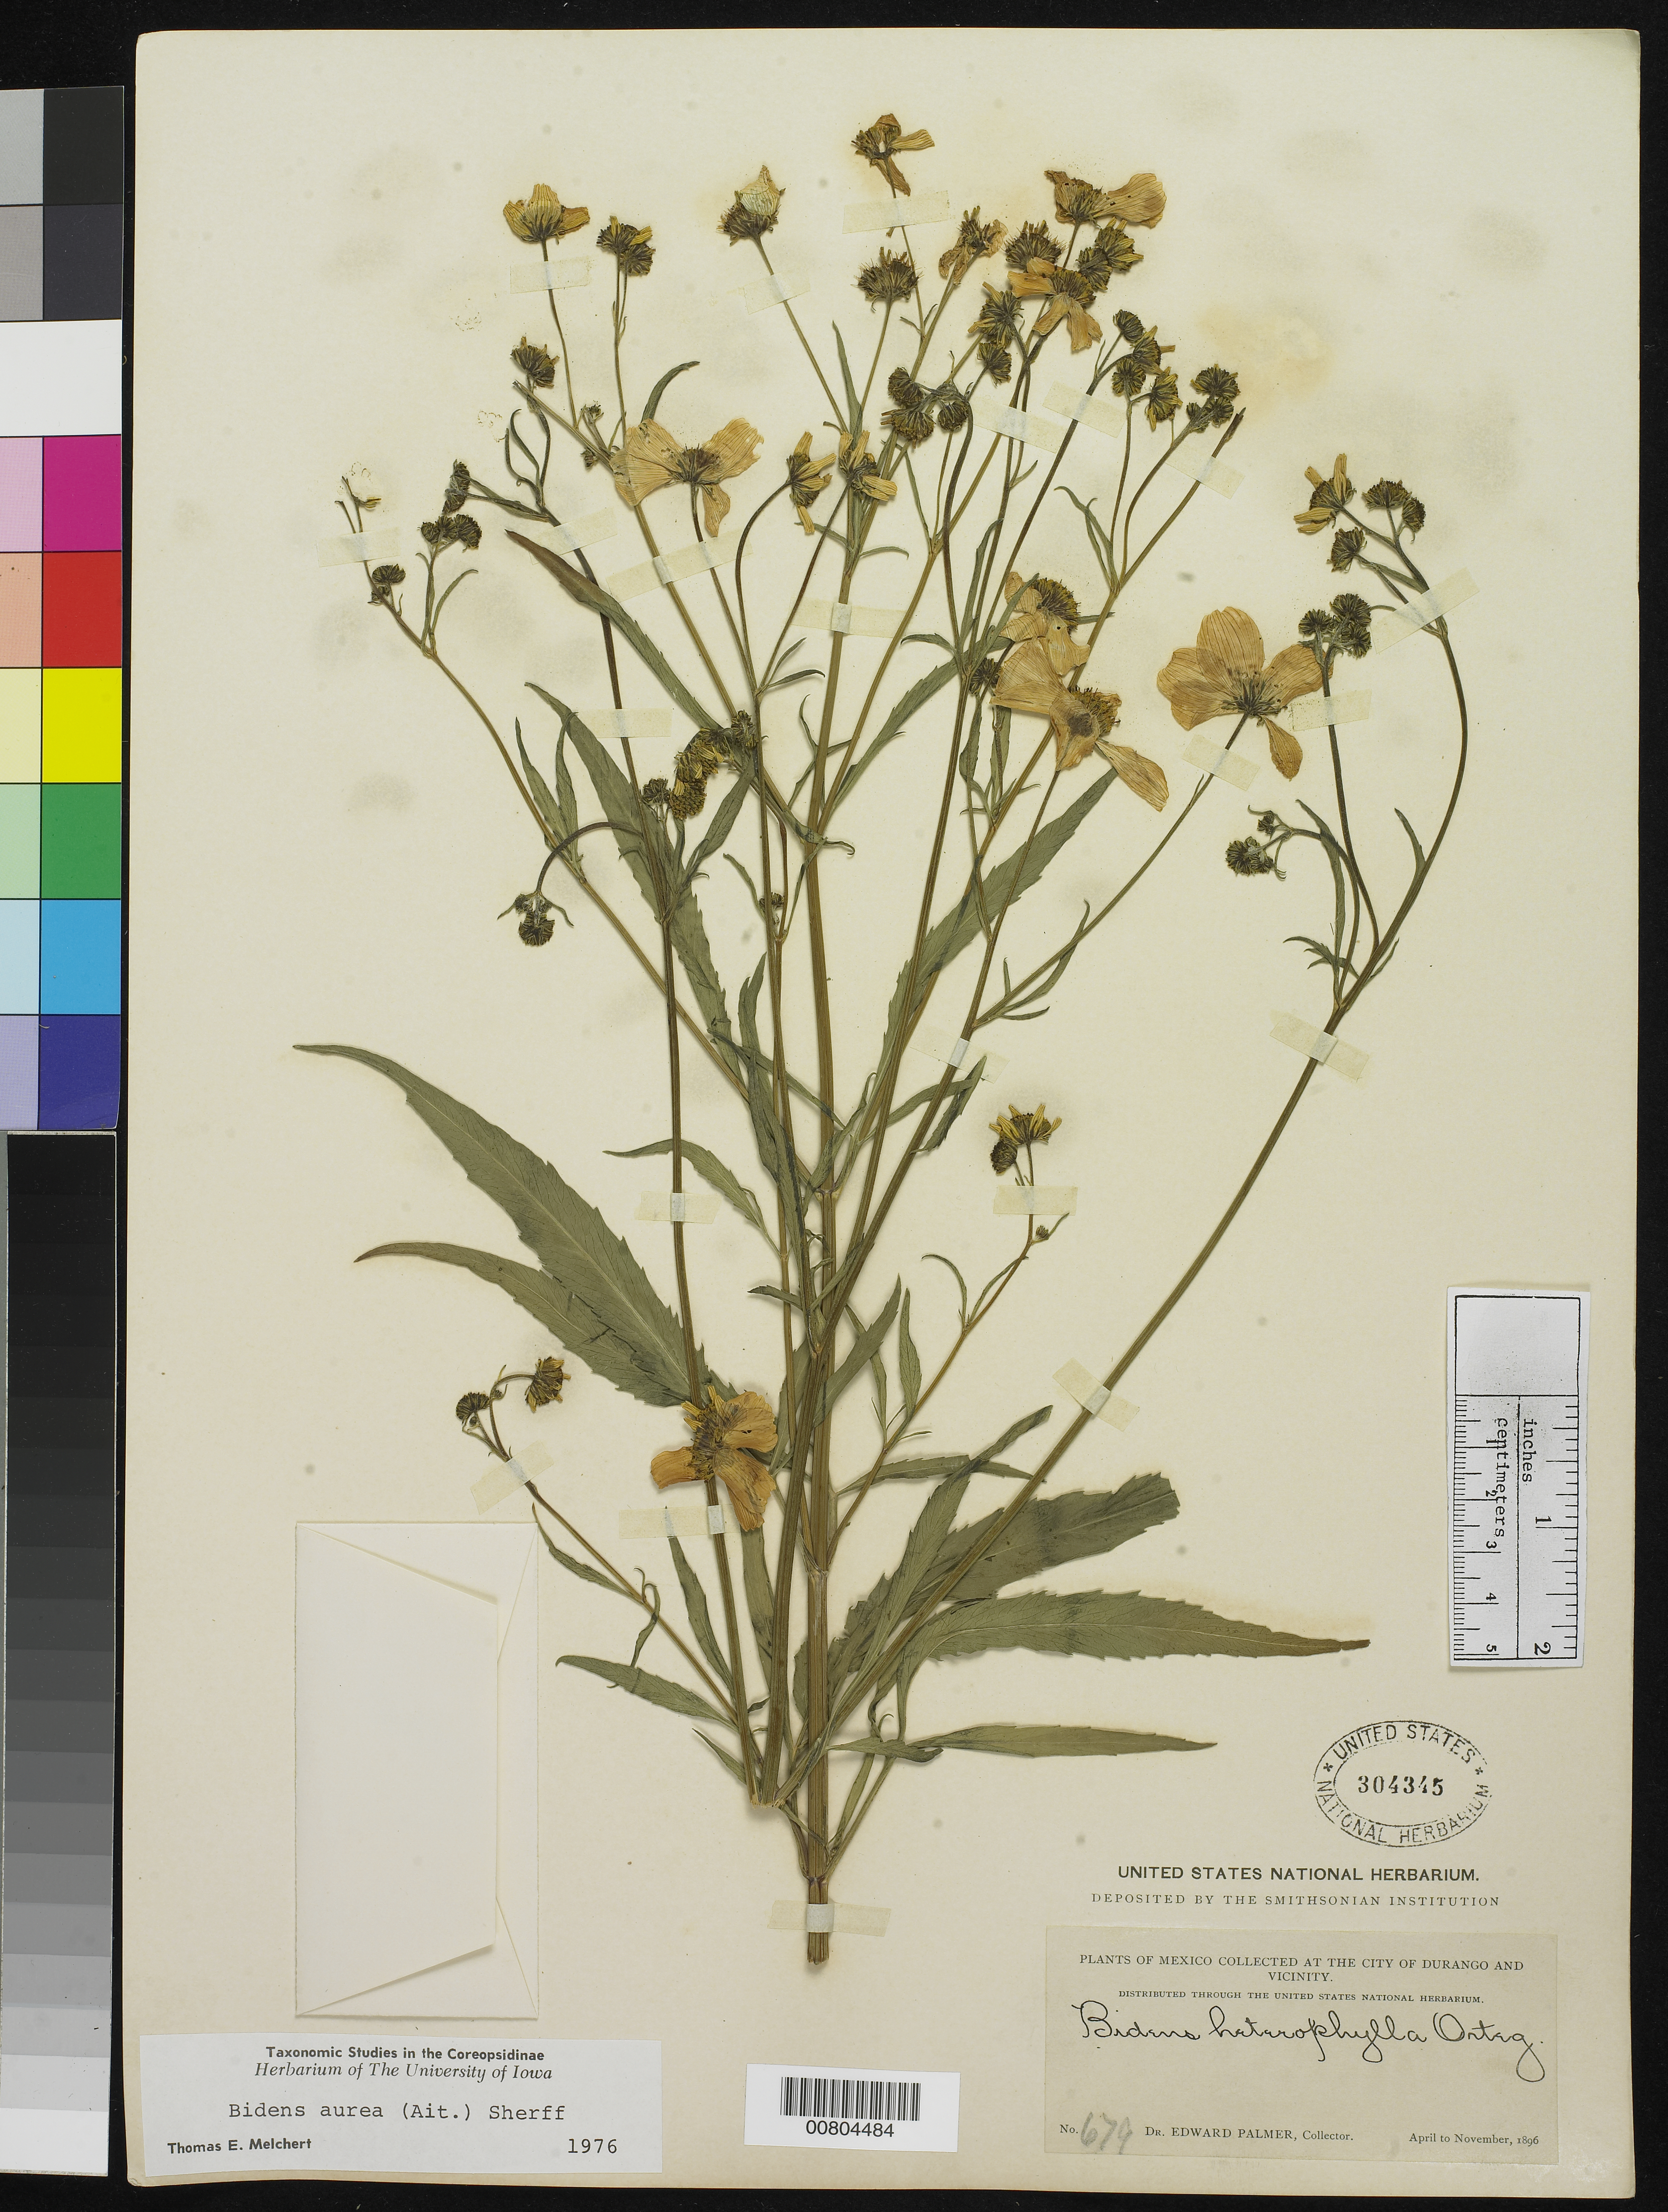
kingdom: Plantae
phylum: Tracheophyta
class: Magnoliopsida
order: Asterales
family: Asteraceae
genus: Bidens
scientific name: Bidens aurea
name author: (Aiton) Sherff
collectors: E. Palmer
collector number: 679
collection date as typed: Apr 1896 to -- Nov 1896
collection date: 1896-04/1896-11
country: Mexico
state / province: Durango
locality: City of Durango and vicinity.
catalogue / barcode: US 304345